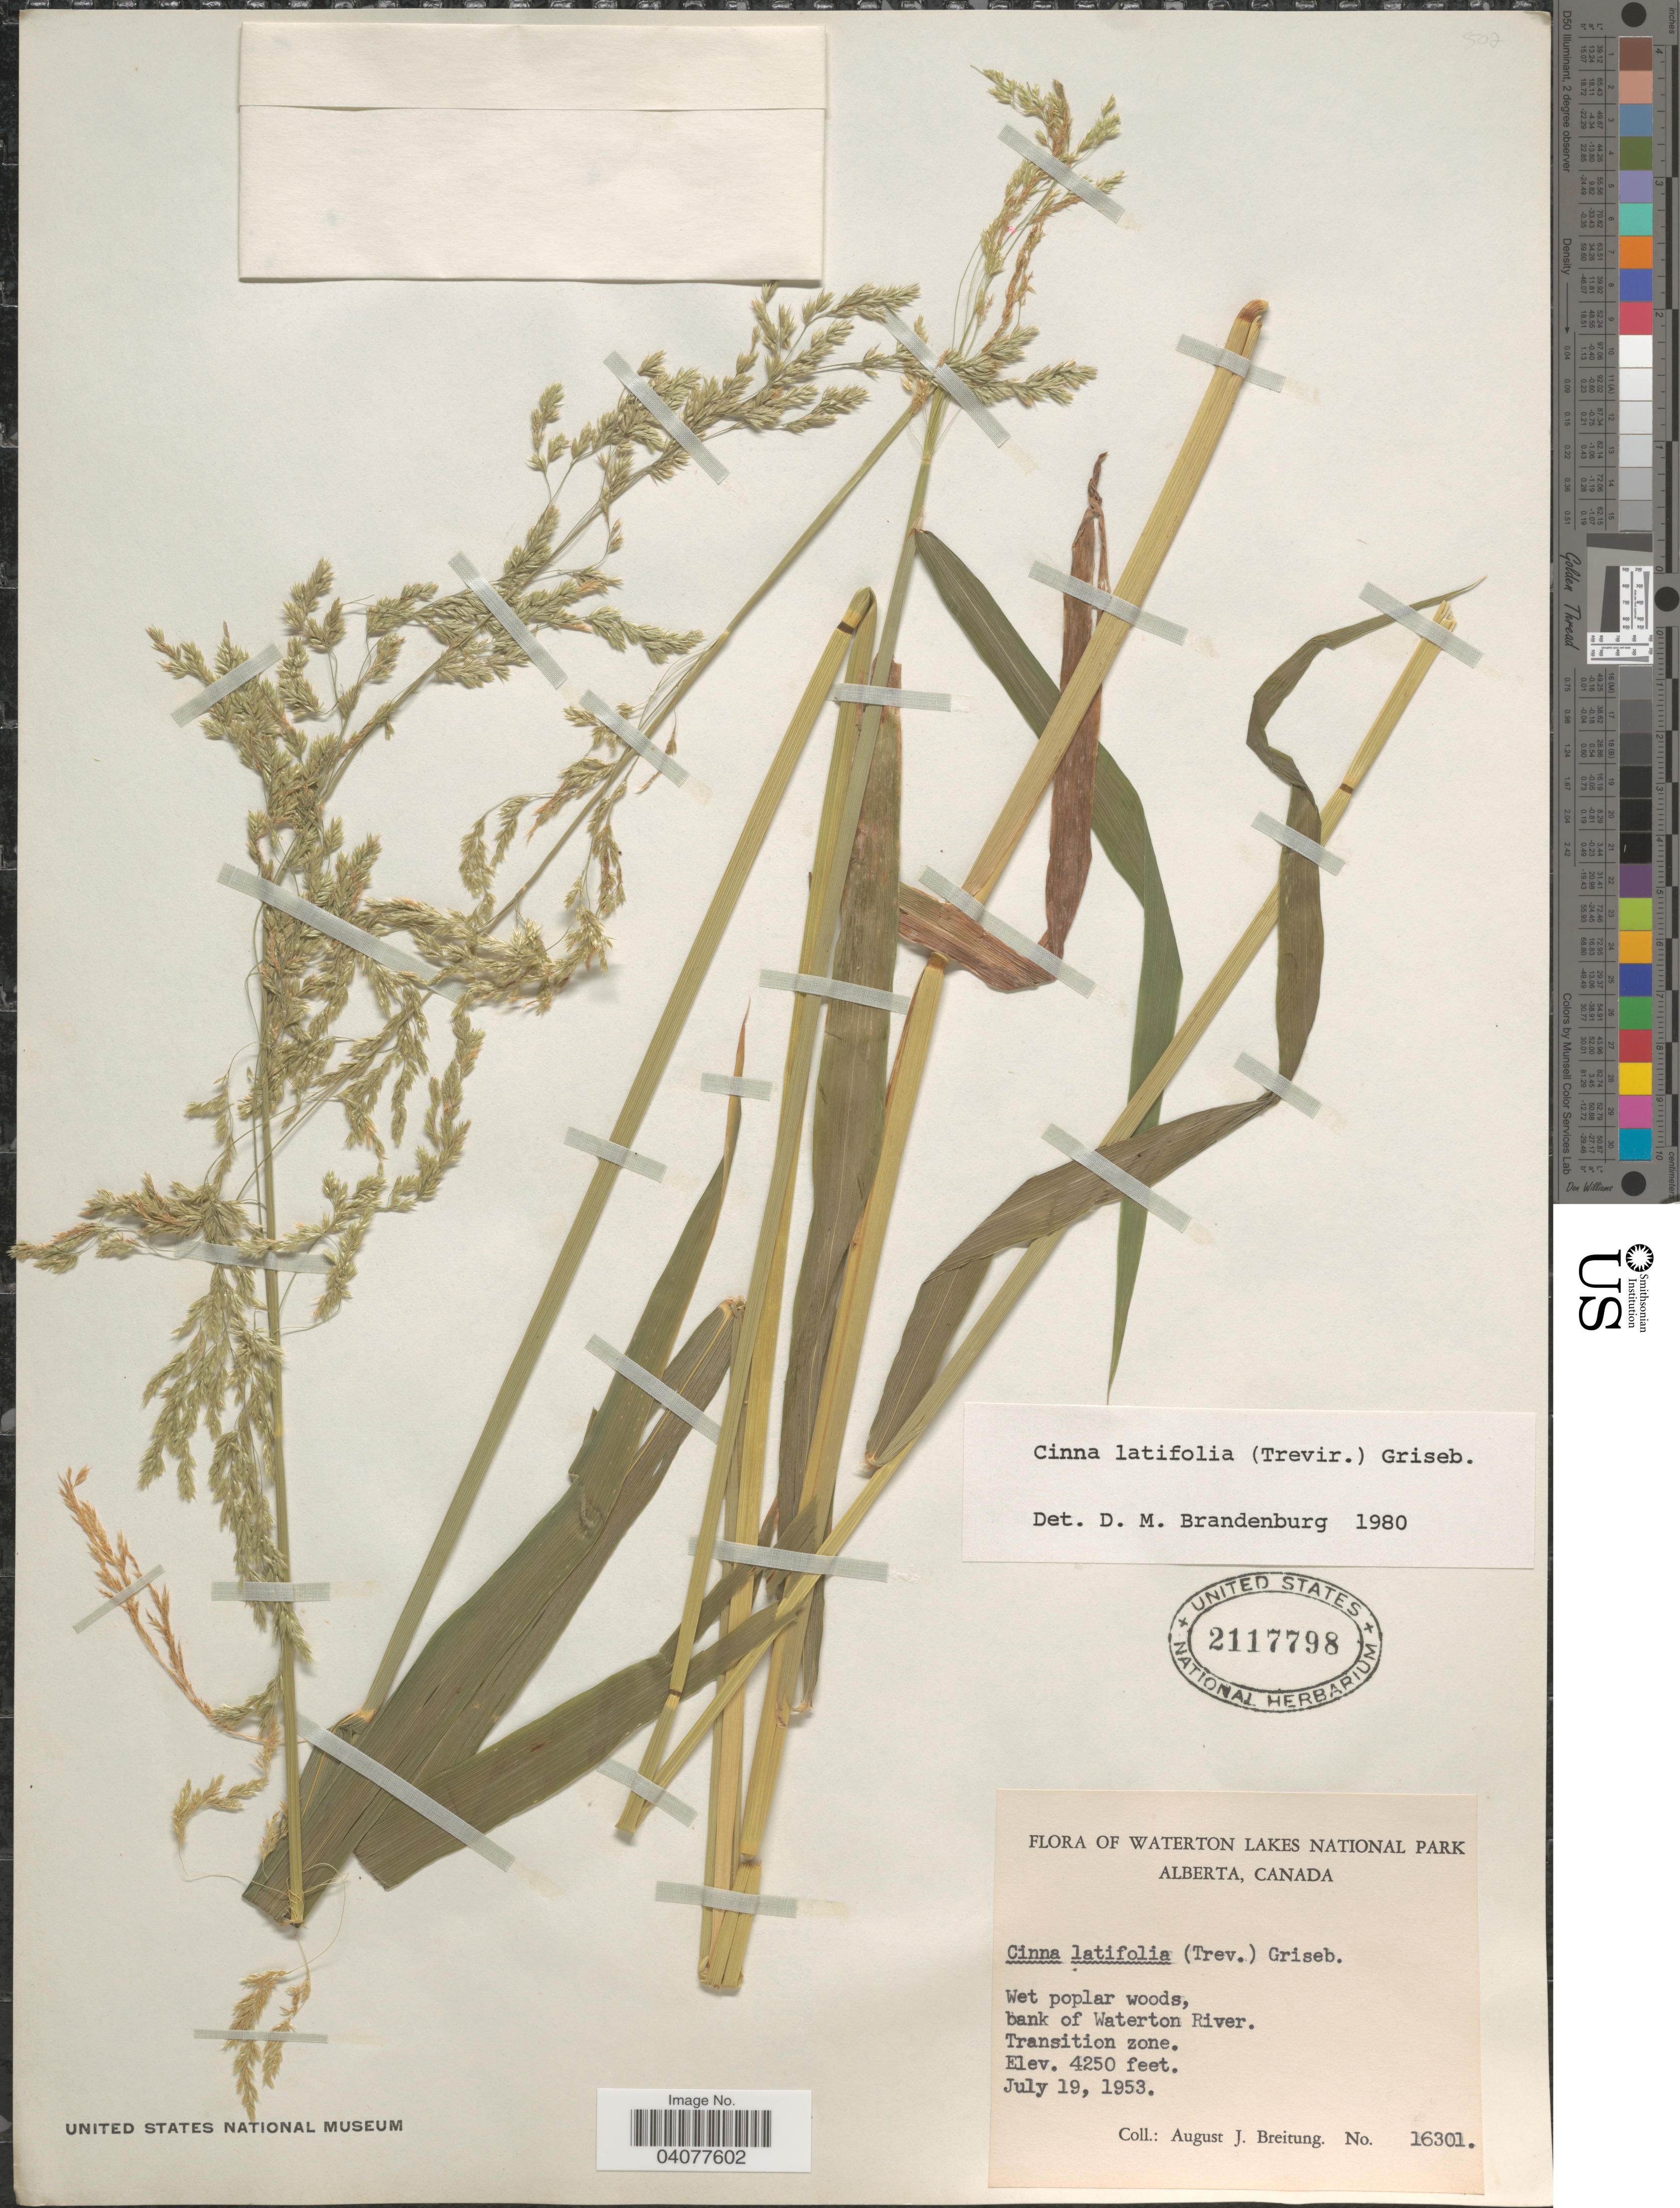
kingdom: Plantae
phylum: Tracheophyta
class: Liliopsida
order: Poales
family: Poaceae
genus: Cinna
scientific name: Cinna latifolia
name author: (Trevir. ex Goeppert) Griseb.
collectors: A. Breitung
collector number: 16301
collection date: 1953-07-19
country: Canada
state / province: Alberta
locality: Waterton Lakes National Park. Wet popular woods, bank of Waterton River. Transition zone.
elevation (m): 1295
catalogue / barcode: US 2117798